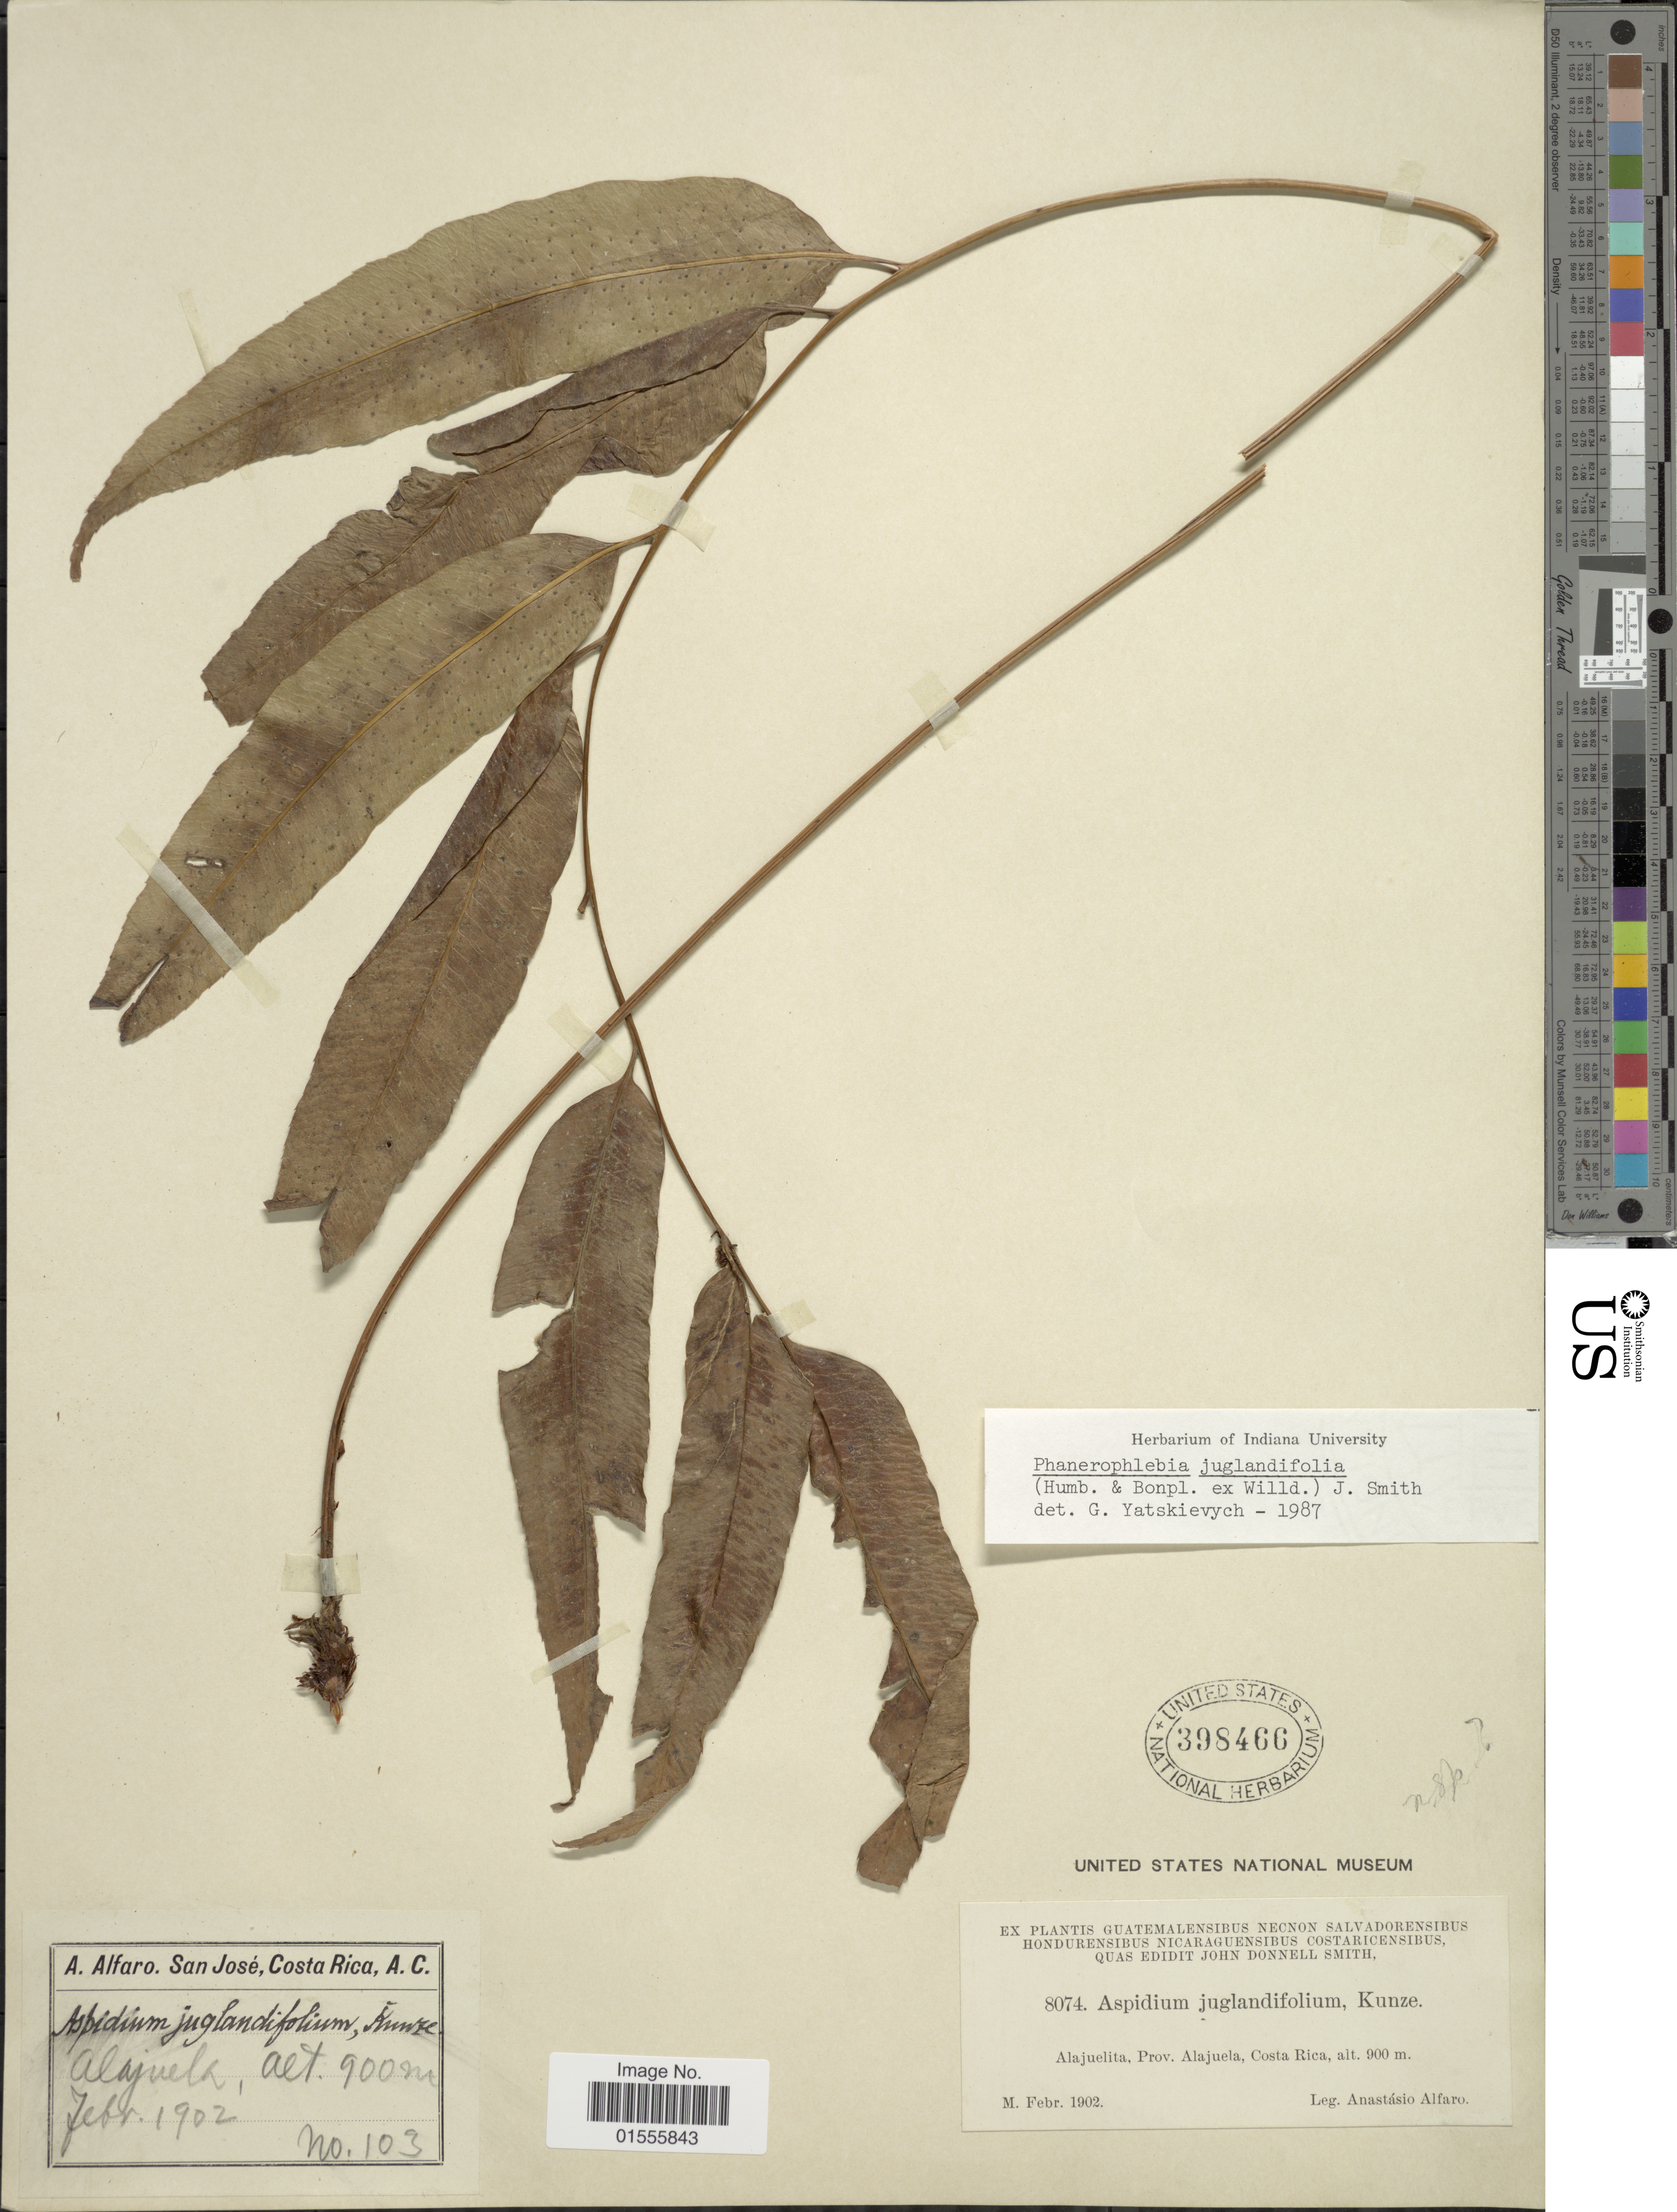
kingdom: Plantae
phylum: Tracheophyta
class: Polypodiopsida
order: Polypodiales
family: Dryopteridaceae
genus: Phanerophlebia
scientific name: Phanerophlebia juglandifolia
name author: (Willd.) J. Sm.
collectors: A. Alfaro Gonzalez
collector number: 8074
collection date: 1902-02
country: Costa Rica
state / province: Alajuela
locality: Alajuelita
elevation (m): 900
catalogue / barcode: US 398466